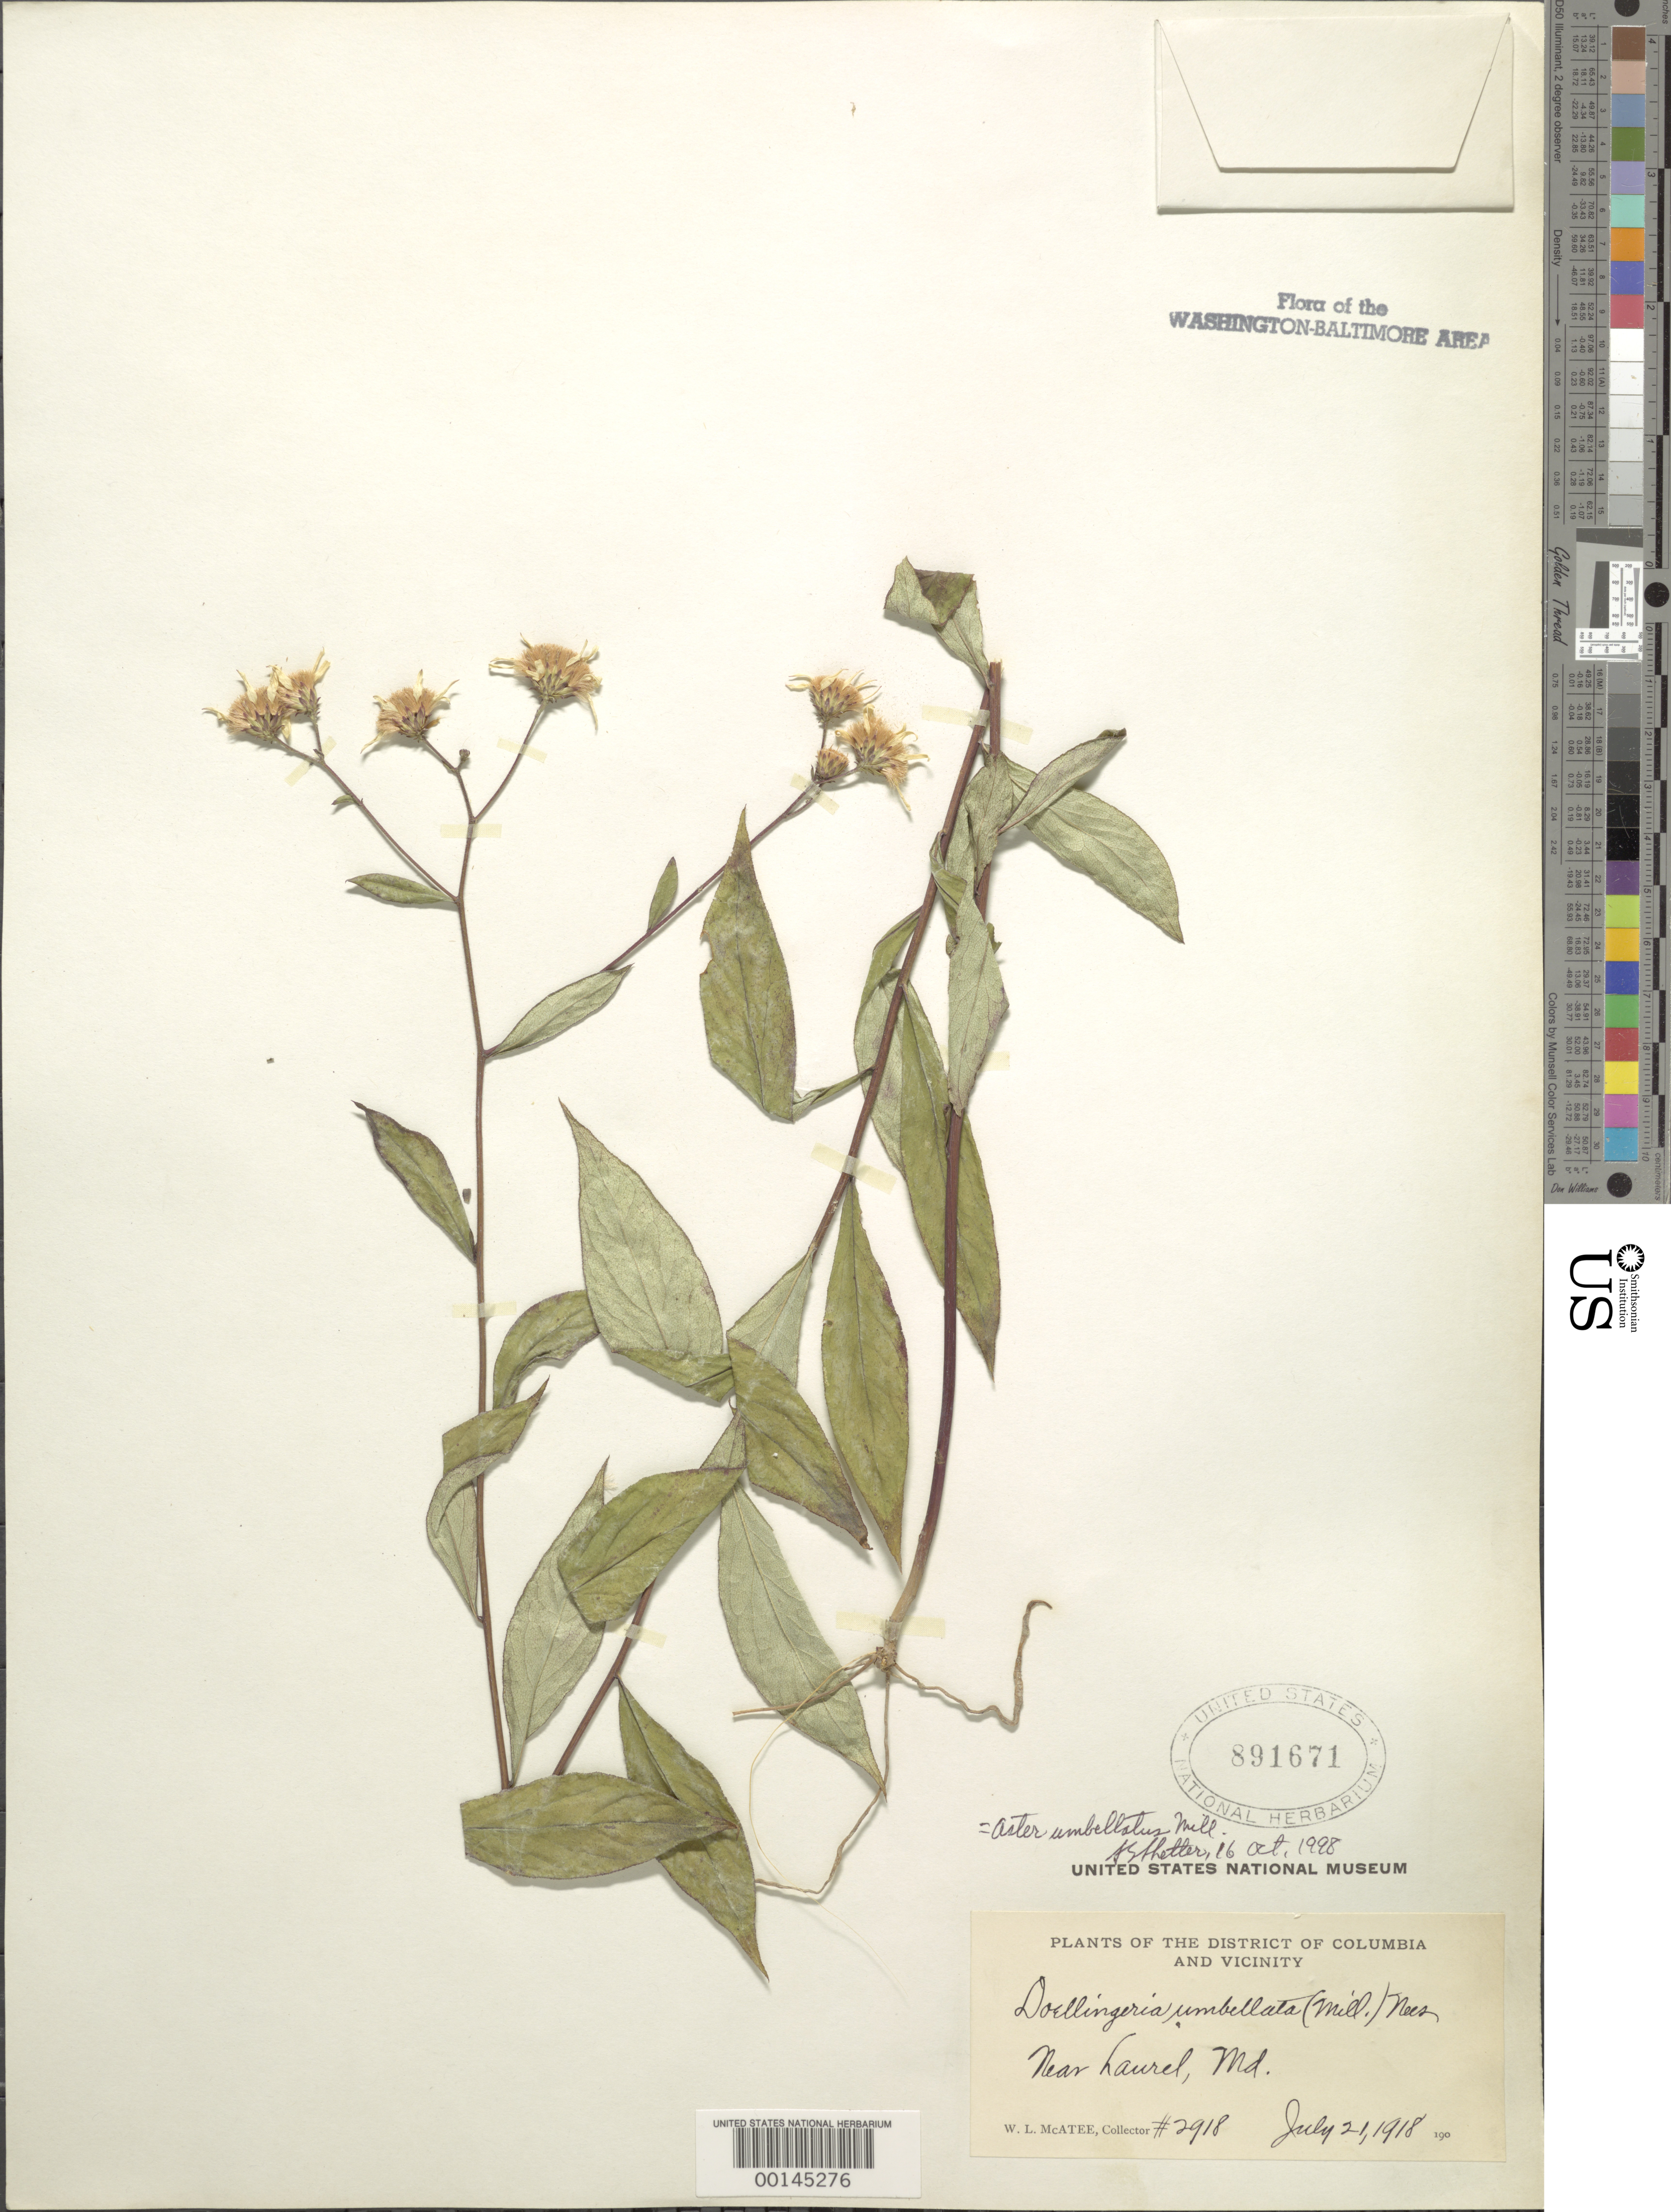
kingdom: Plantae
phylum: Tracheophyta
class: Magnoliopsida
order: Asterales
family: Asteraceae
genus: Doellingeria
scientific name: Doellingeria umbellata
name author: (Mill.) Nees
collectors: W. McAtee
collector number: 2918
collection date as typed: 21 Jul 1918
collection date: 1918-07-21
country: United States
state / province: Maryland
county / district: Prince George's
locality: Laurel vicinity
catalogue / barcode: US 891671